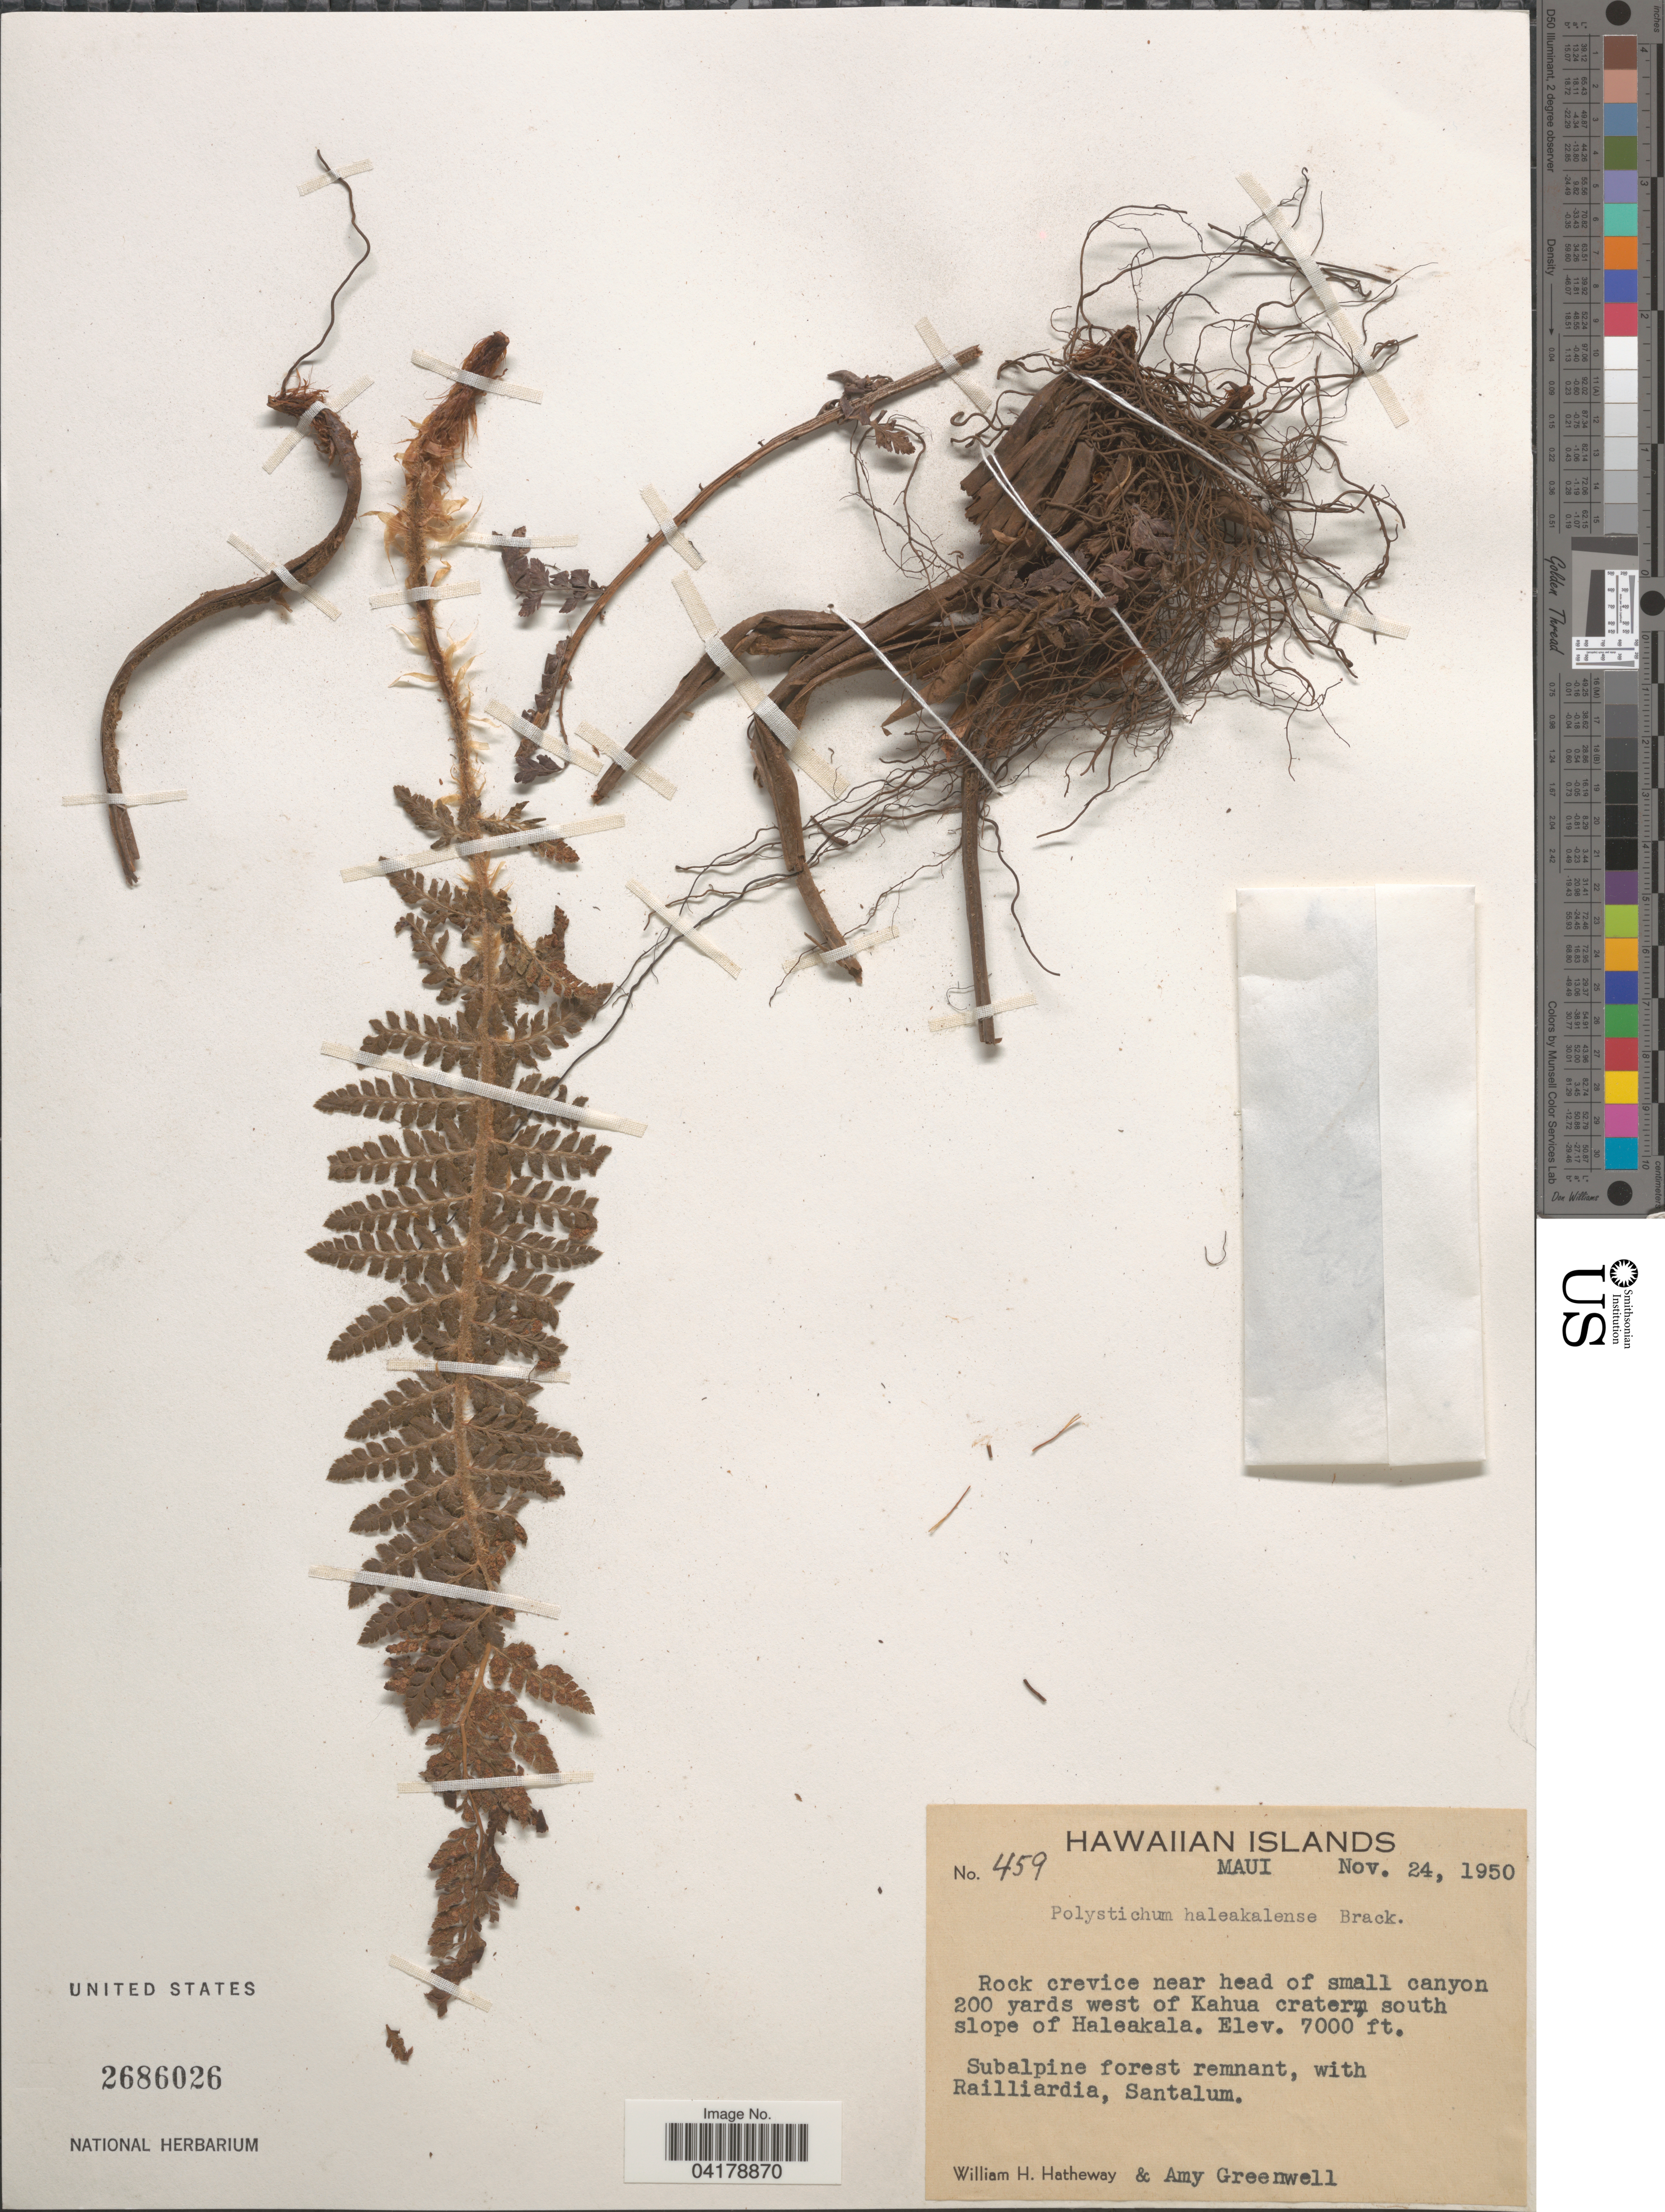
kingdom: Plantae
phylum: Tracheophyta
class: Polypodiopsida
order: Polypodiales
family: Dryopteridaceae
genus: Polystichum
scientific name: Polystichum haleakalense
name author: Brack. in Wilkes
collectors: W. H. Hatheway & A. B. Greenwell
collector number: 459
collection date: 1950-11-24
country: United States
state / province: Hawaii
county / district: Maui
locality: Maui. Rock crevice near head of small canyon 200 yards west of Kahua crater, south slope of Haleakala.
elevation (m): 2134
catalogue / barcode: US 2686026